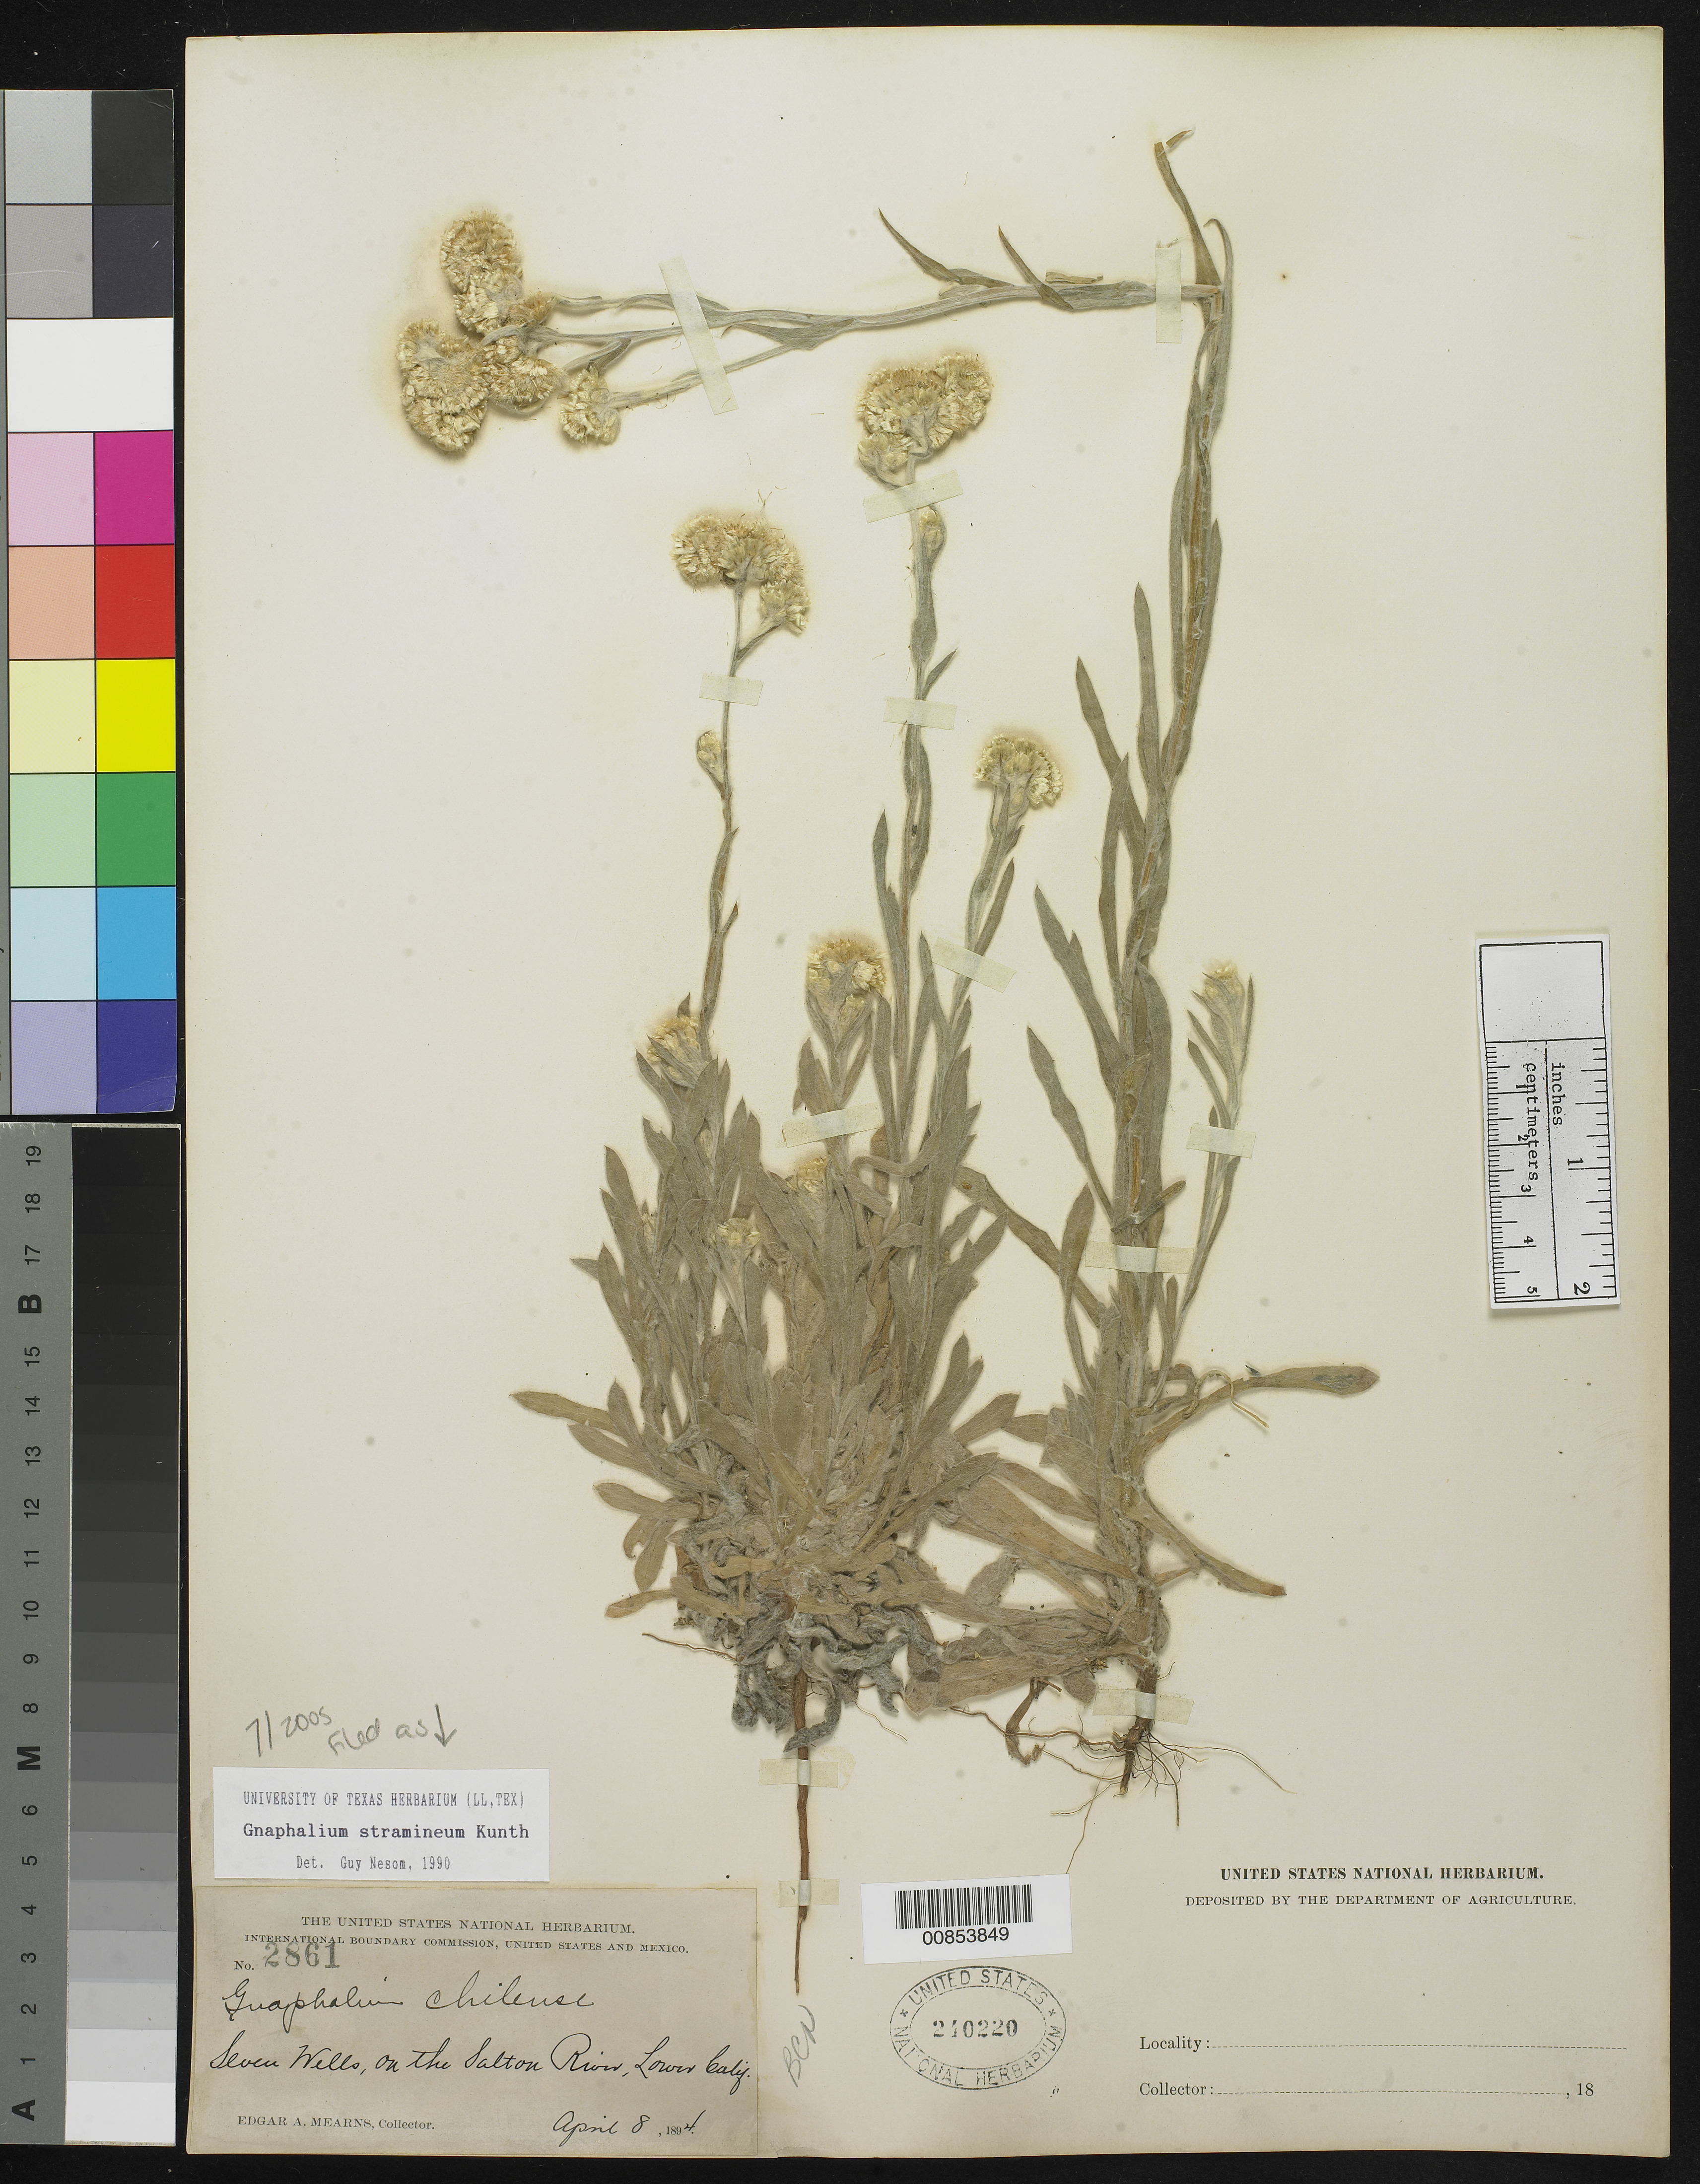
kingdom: Plantae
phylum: Tracheophyta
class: Magnoliopsida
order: Asterales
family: Asteraceae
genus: Pseudognaphalium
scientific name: Pseudognaphalium stramineum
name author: (Kunth) Anderb.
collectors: E. A. Mearns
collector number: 2861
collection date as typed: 08 Apr 1894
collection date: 1894-04-08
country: Mexico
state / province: Baja California Norte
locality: Seven Wells, on the Salton River, Baja California.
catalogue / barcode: US 240220